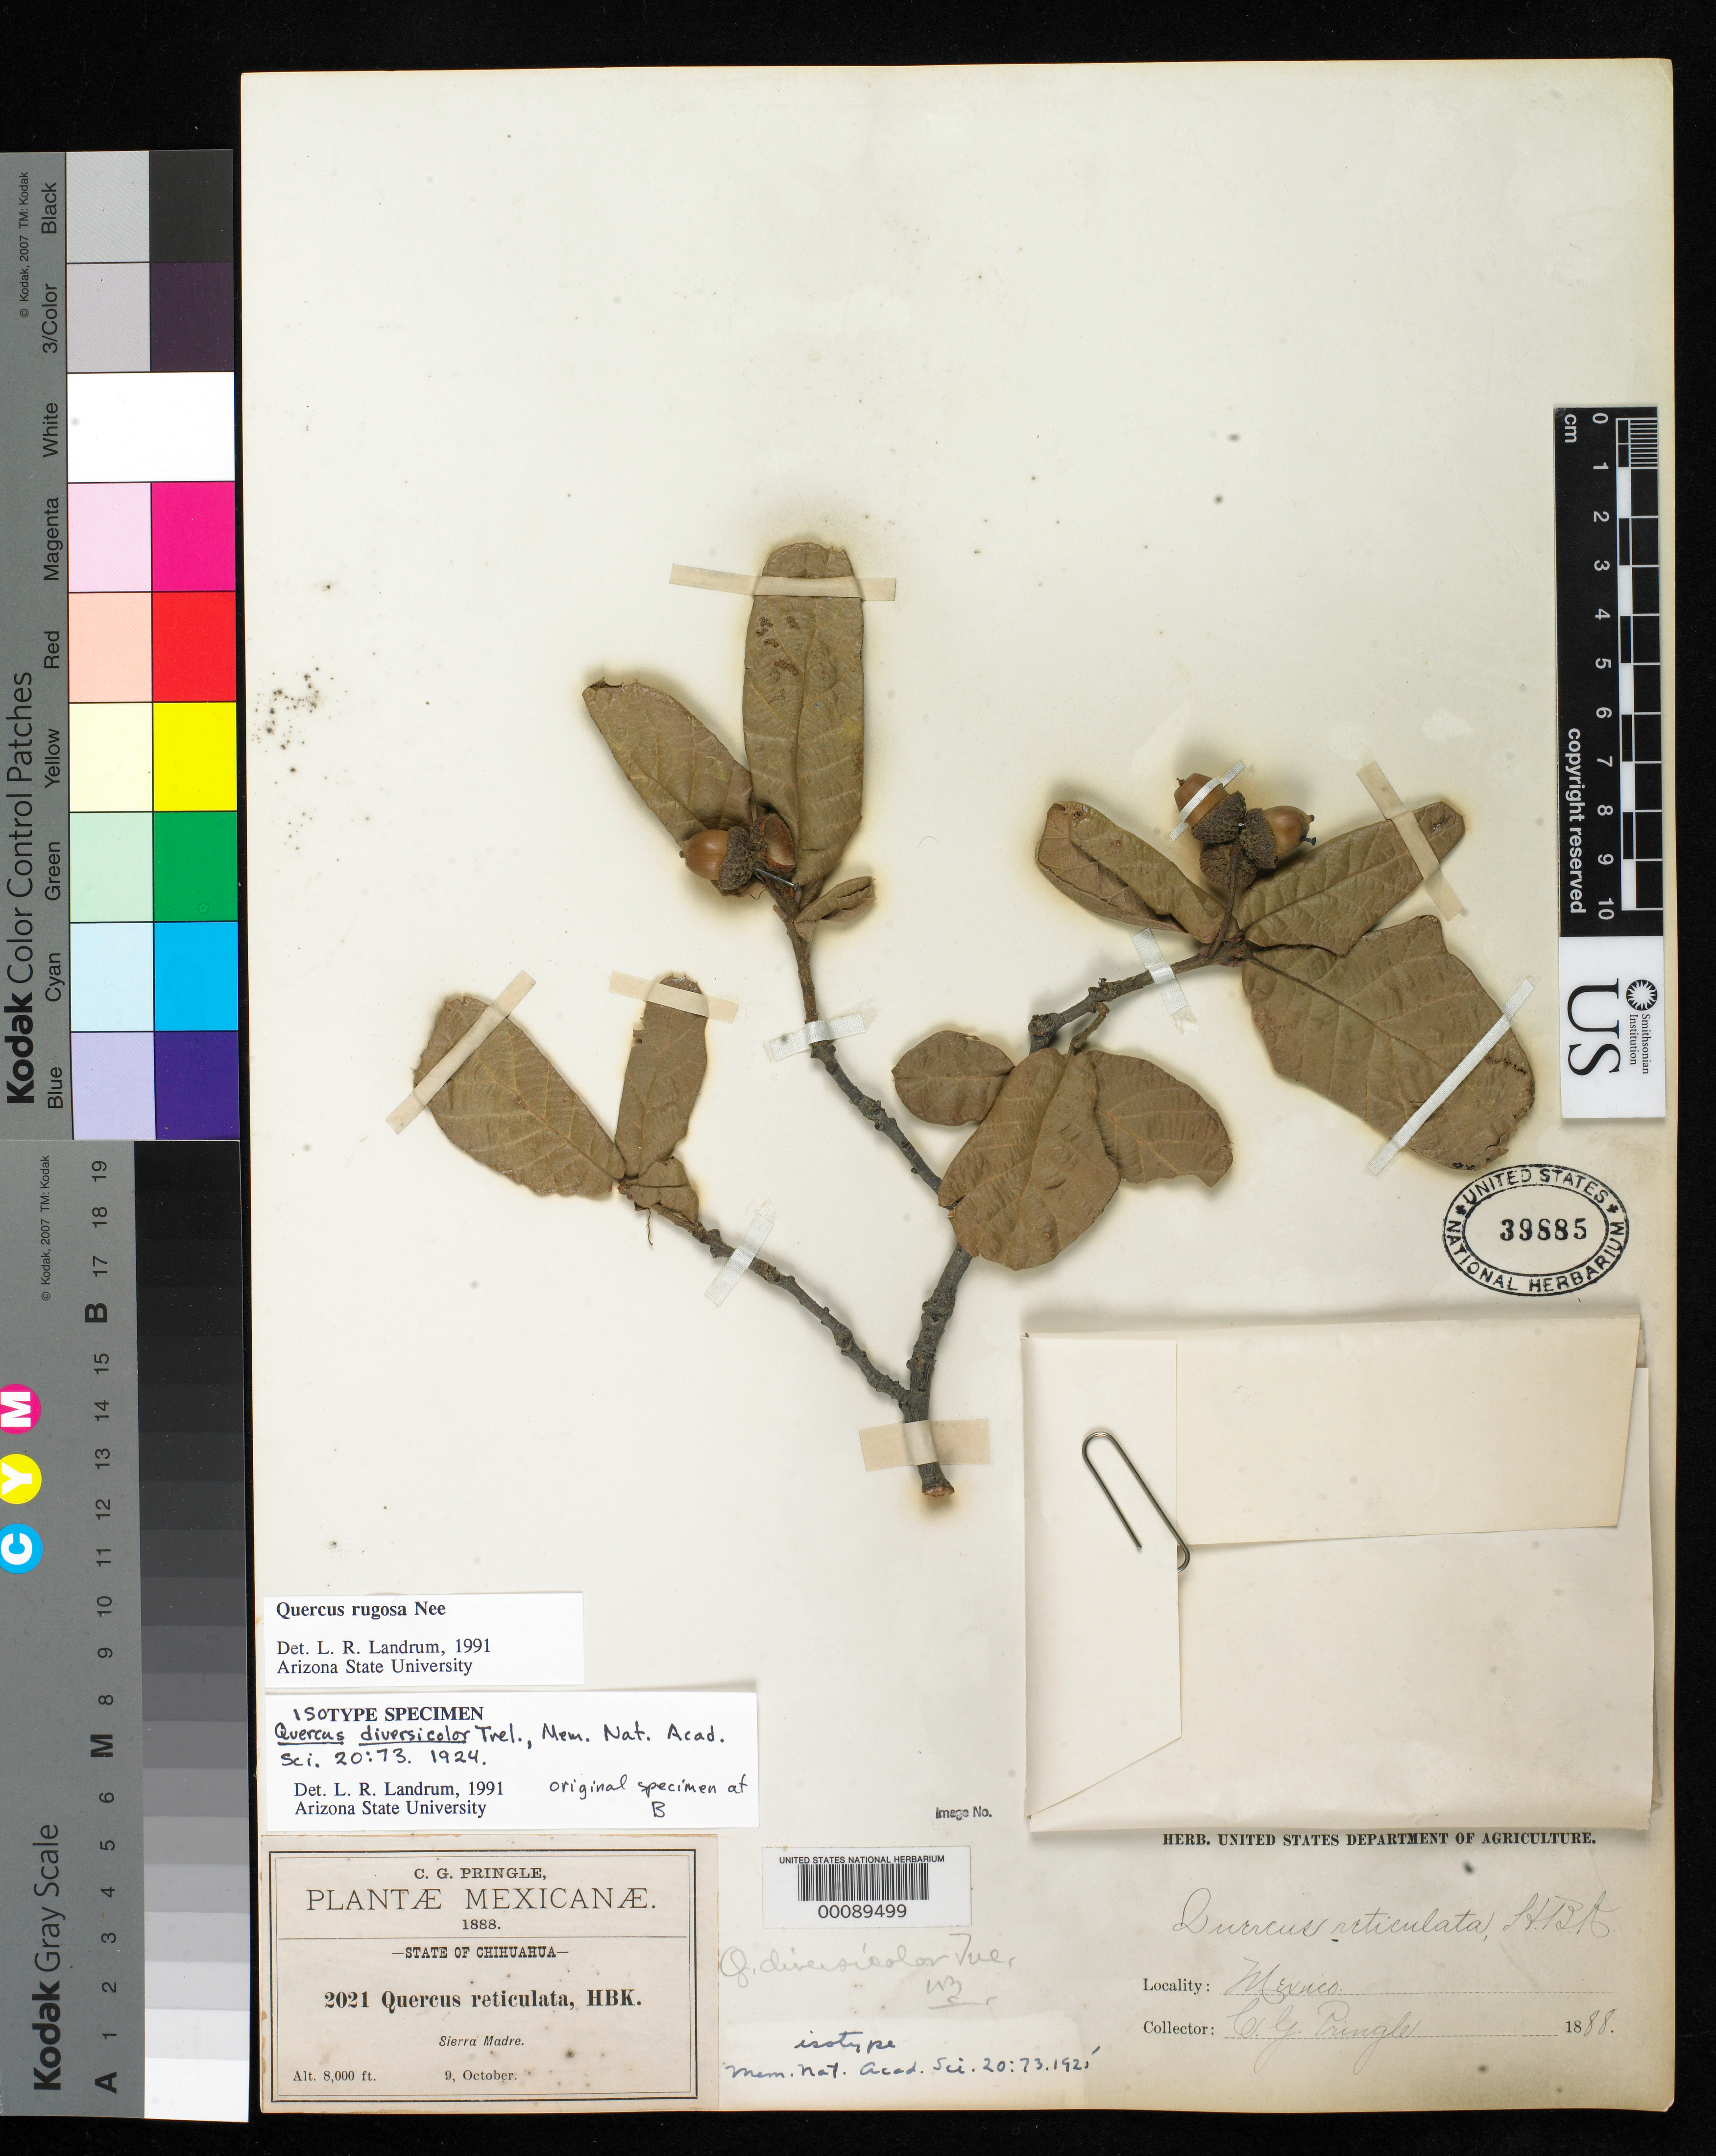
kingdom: Plantae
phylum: Tracheophyta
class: Magnoliopsida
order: Fagales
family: Fagaceae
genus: Quercus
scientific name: Quercus diversicolor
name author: Trel.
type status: Isotype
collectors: C. G. Pringle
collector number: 2021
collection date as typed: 09 Oct 1880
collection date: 1880-10-09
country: Mexico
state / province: Chihuahua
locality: Sierra Madre.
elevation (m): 2600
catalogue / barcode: US 39885